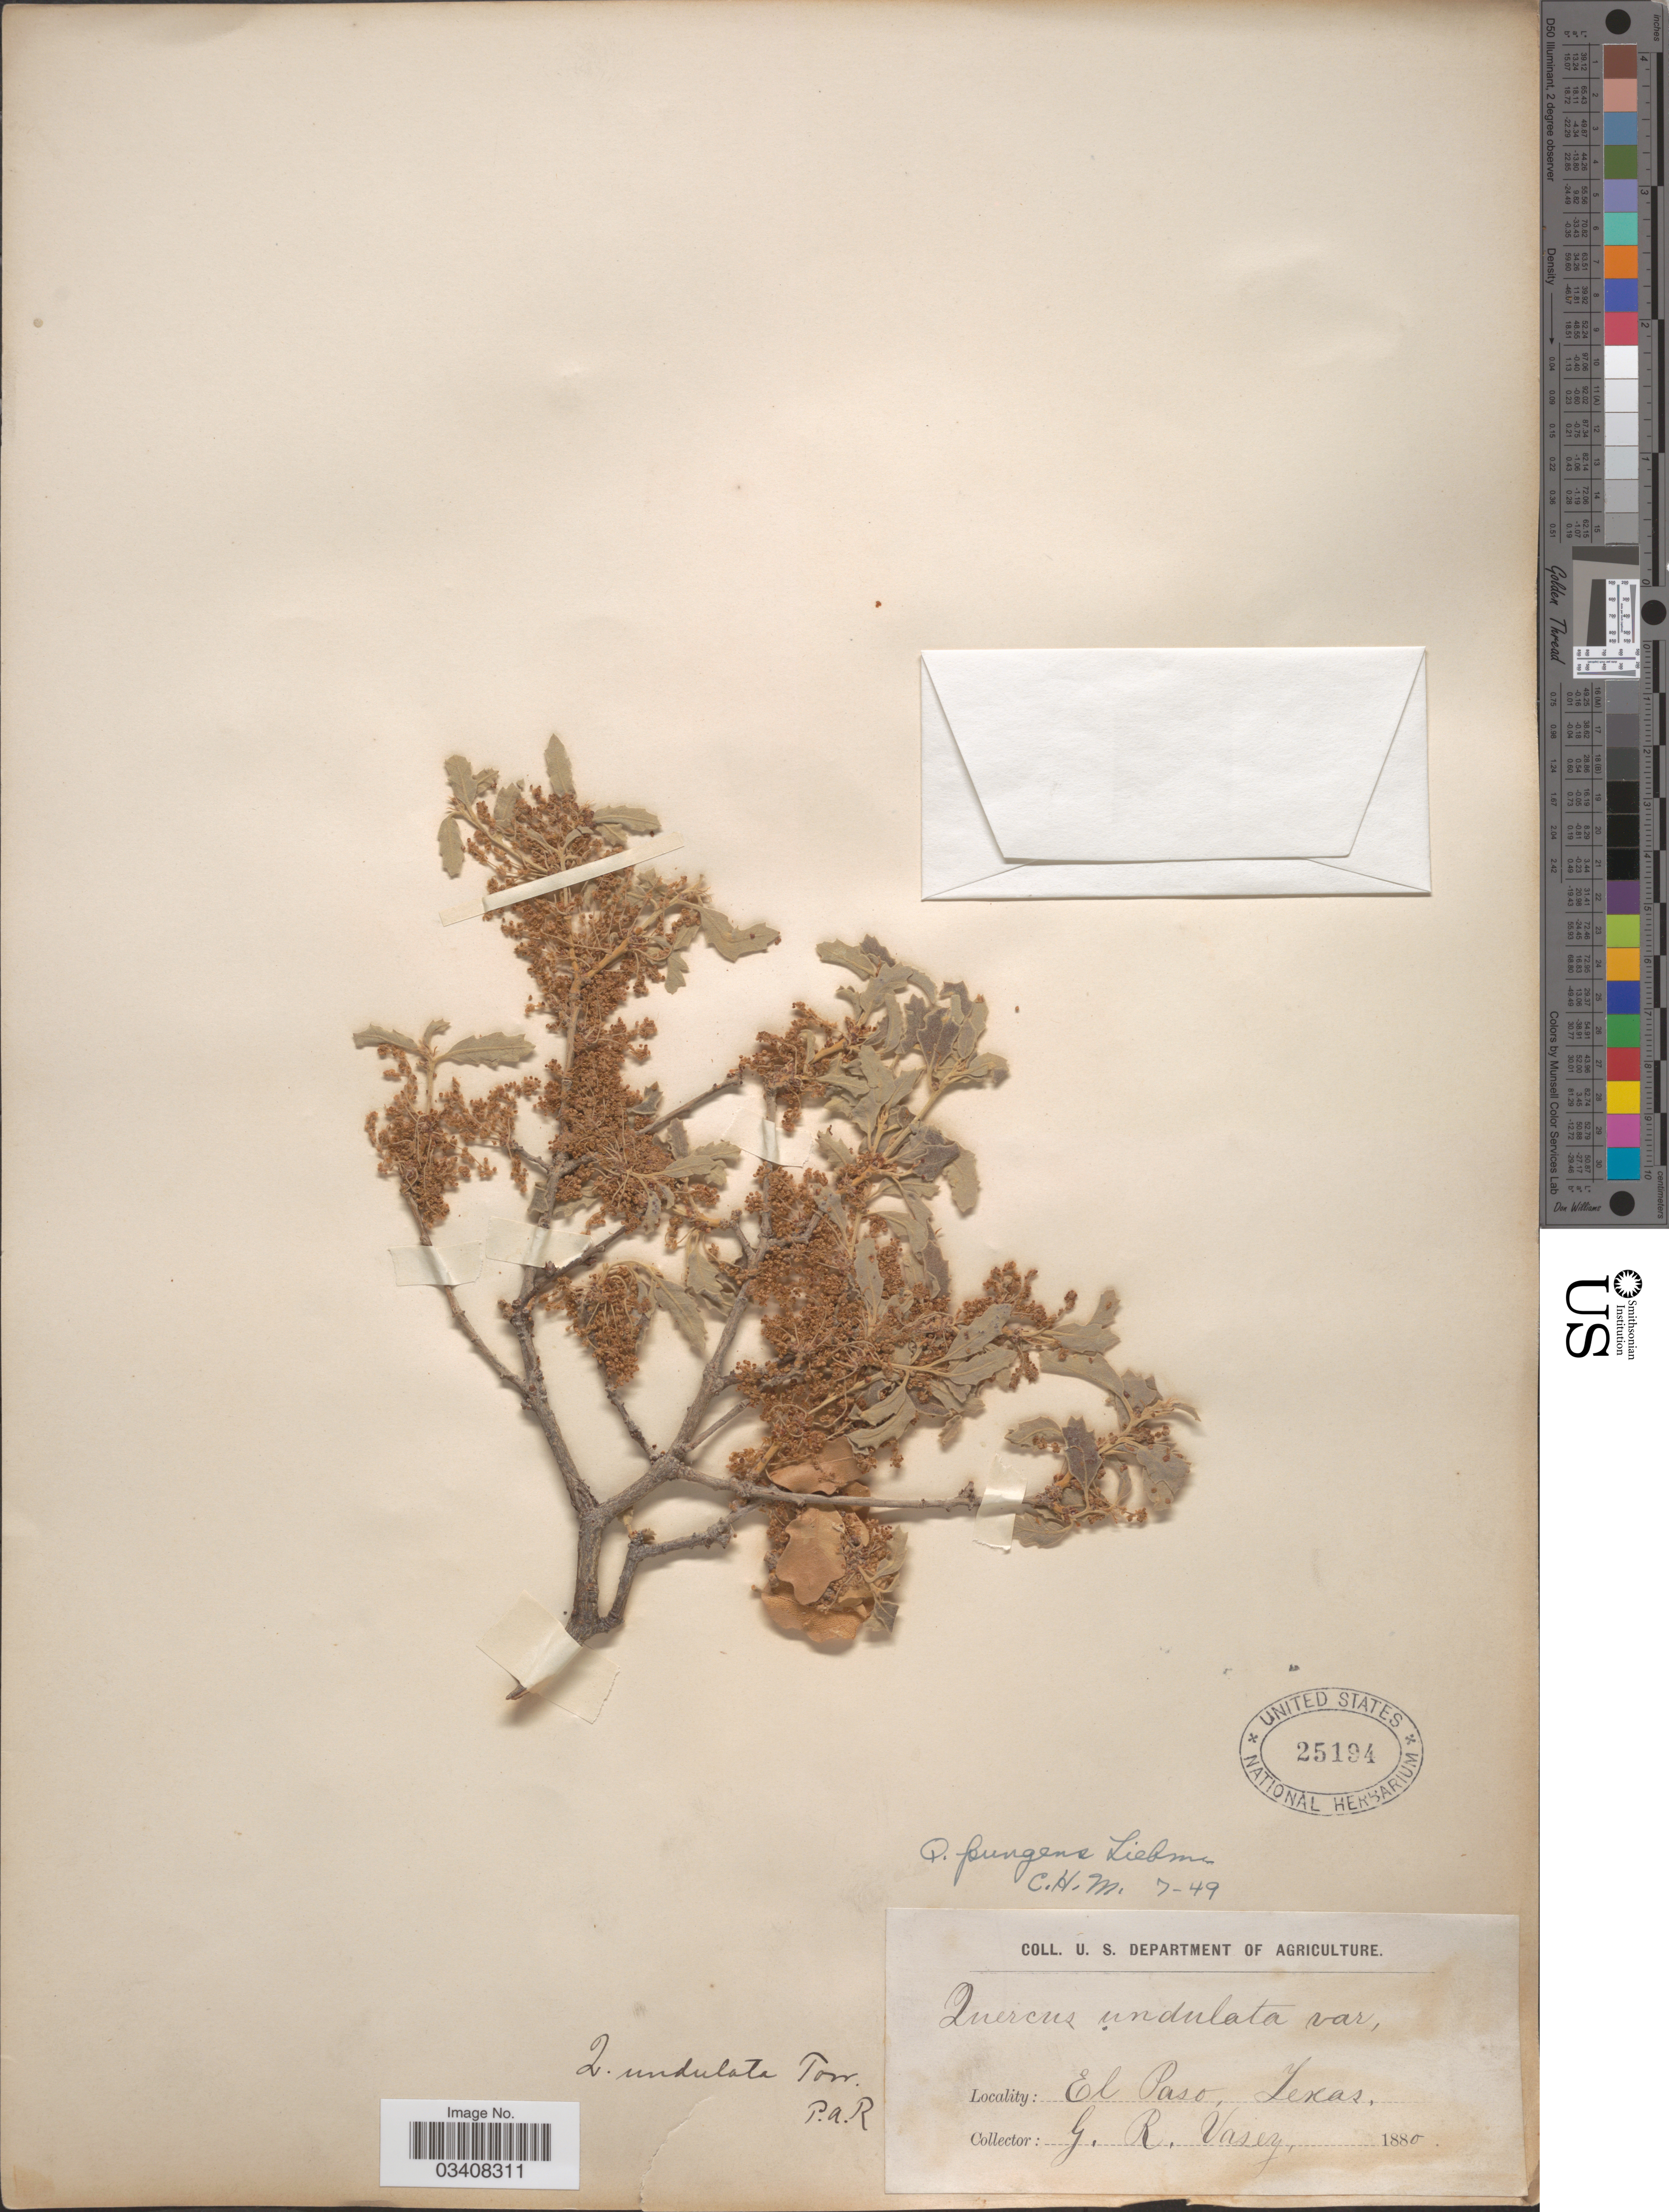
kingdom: Plantae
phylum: Tracheophyta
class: Magnoliopsida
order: Fagales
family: Fagaceae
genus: Quercus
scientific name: Quercus pungens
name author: Liebm.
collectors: G. R. Vasey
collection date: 1880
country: United States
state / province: Texas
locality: El Paso.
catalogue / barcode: US 25194